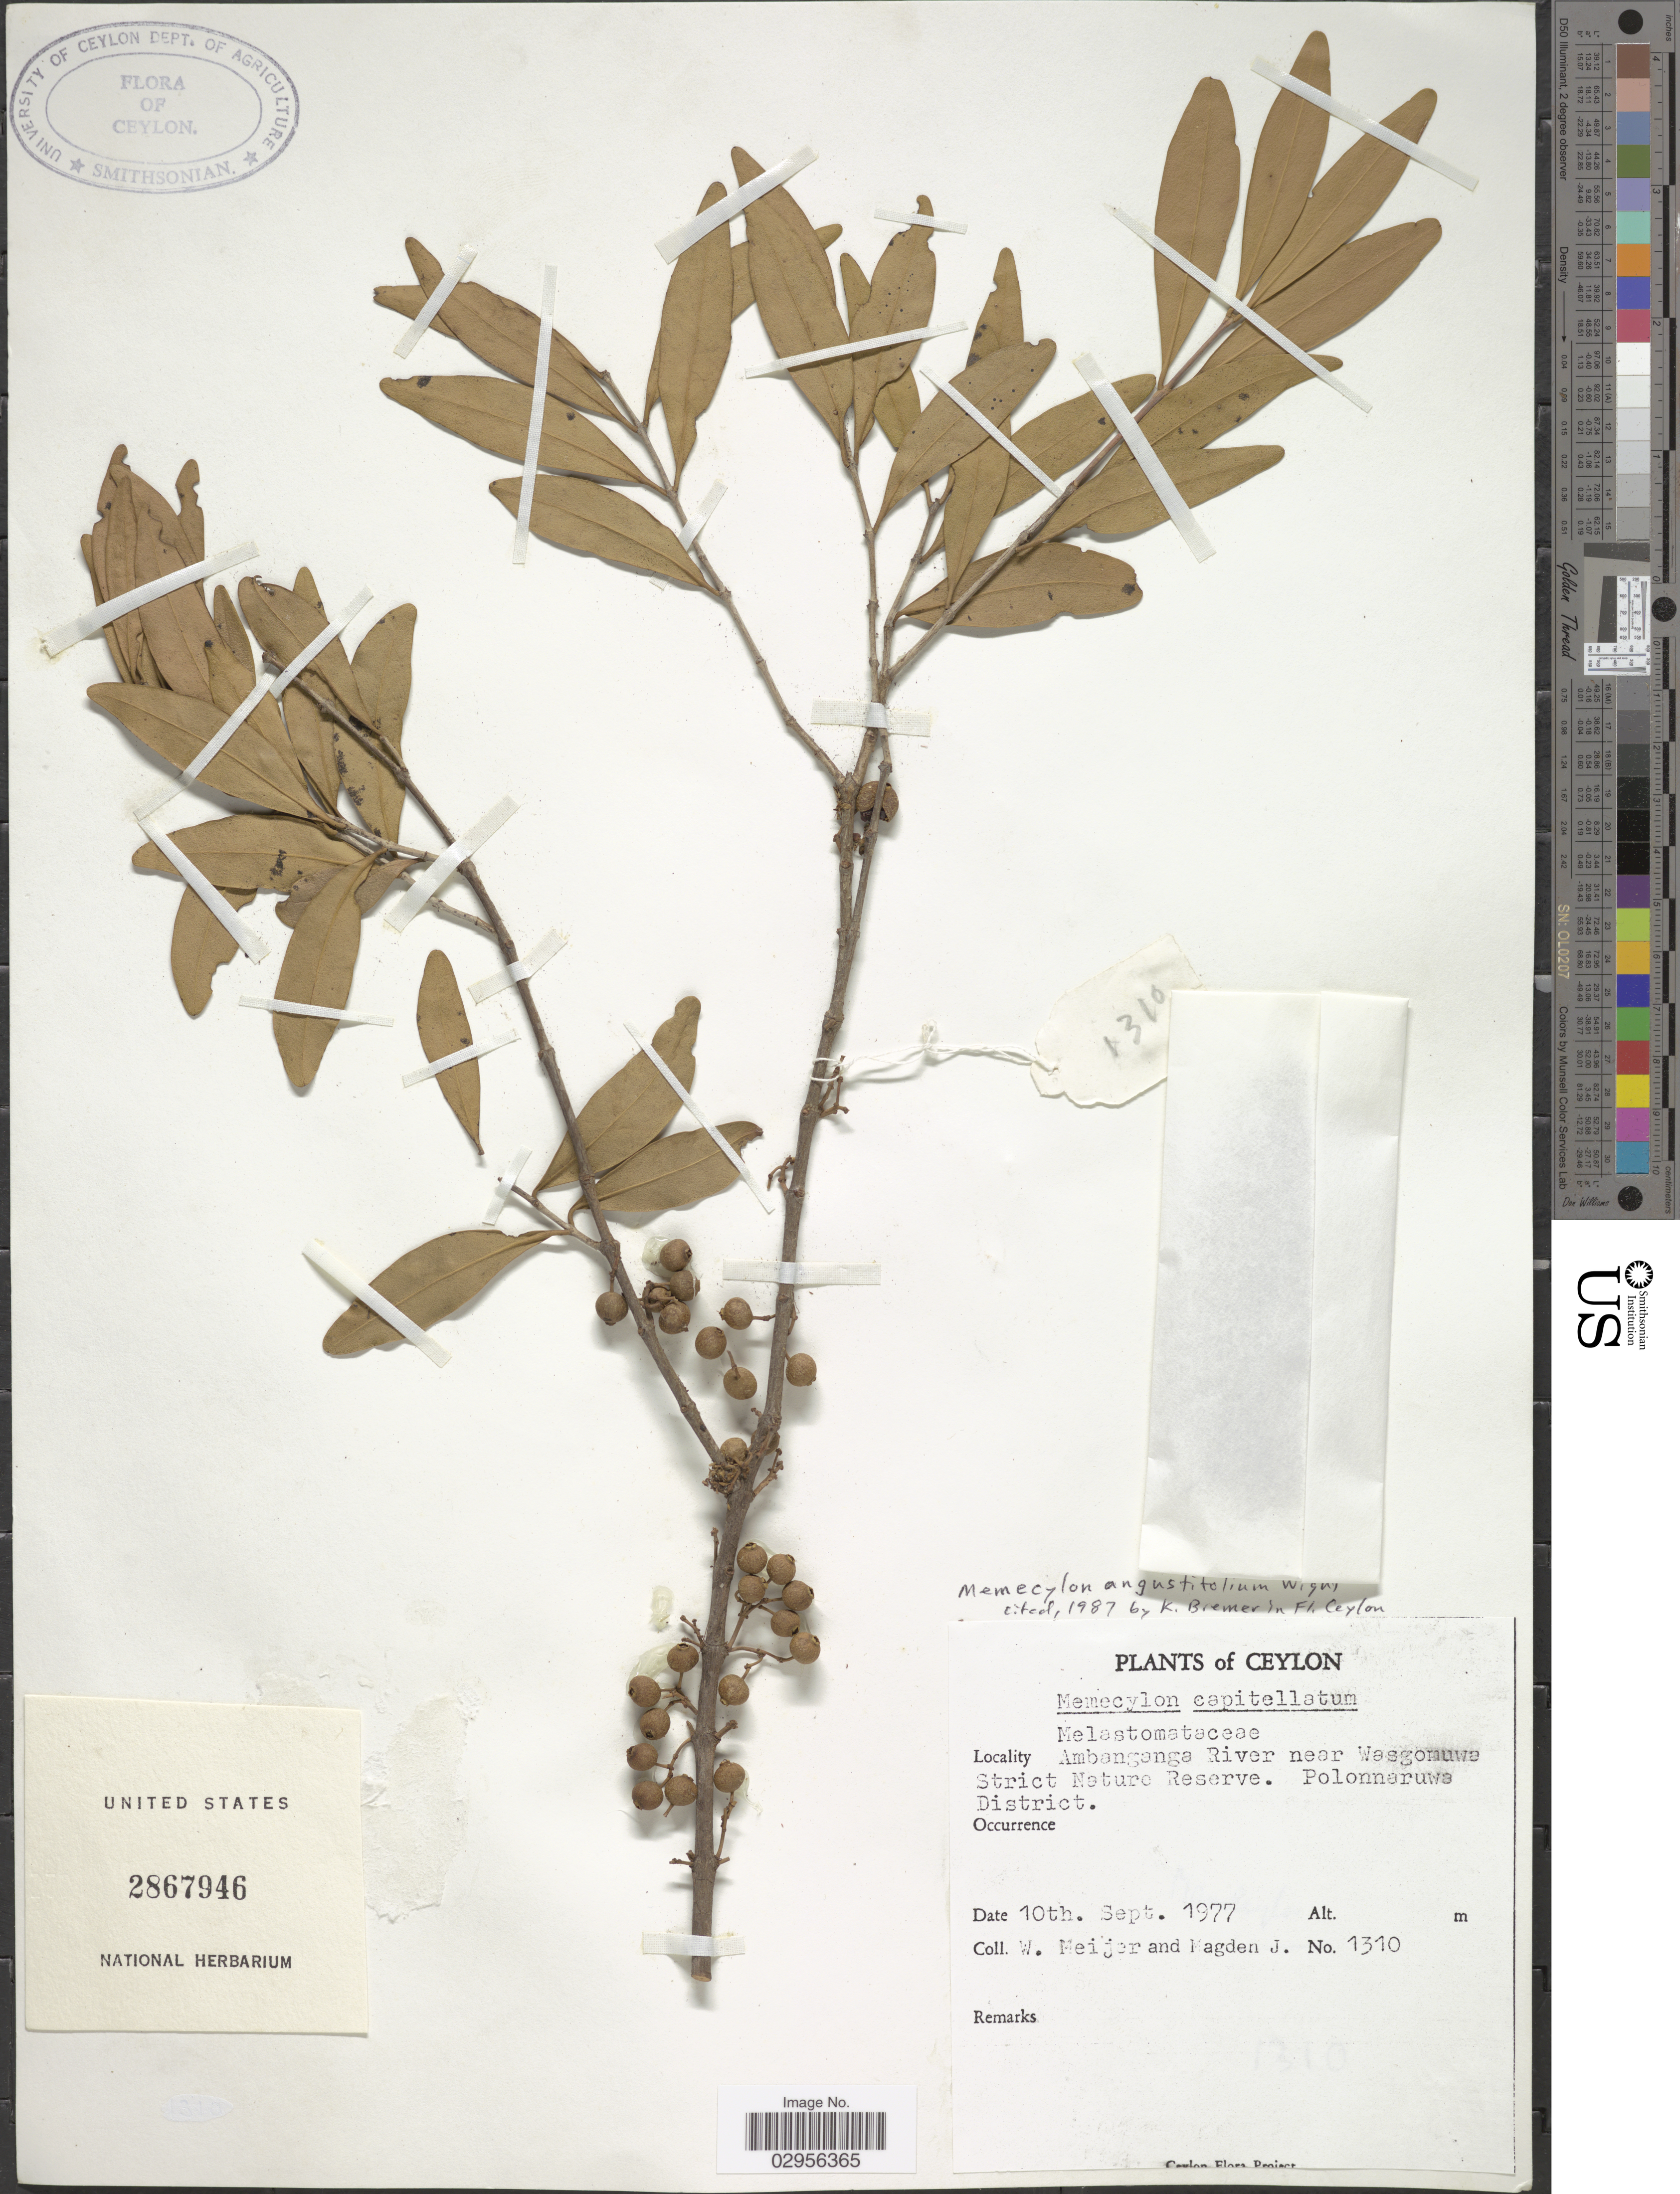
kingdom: Plantae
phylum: Tracheophyta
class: Magnoliopsida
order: Myrtales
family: Melastomataceae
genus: Memecylon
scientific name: Memecylon angustifolium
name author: Wight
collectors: W. Meijer & J. Magden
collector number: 1310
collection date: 1977-09-10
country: Sri Lanka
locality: Ceylon. Ambanganga River near Wasgomuwa Strict Nature Reserve. Polonnaruwa District.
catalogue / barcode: US 2867946